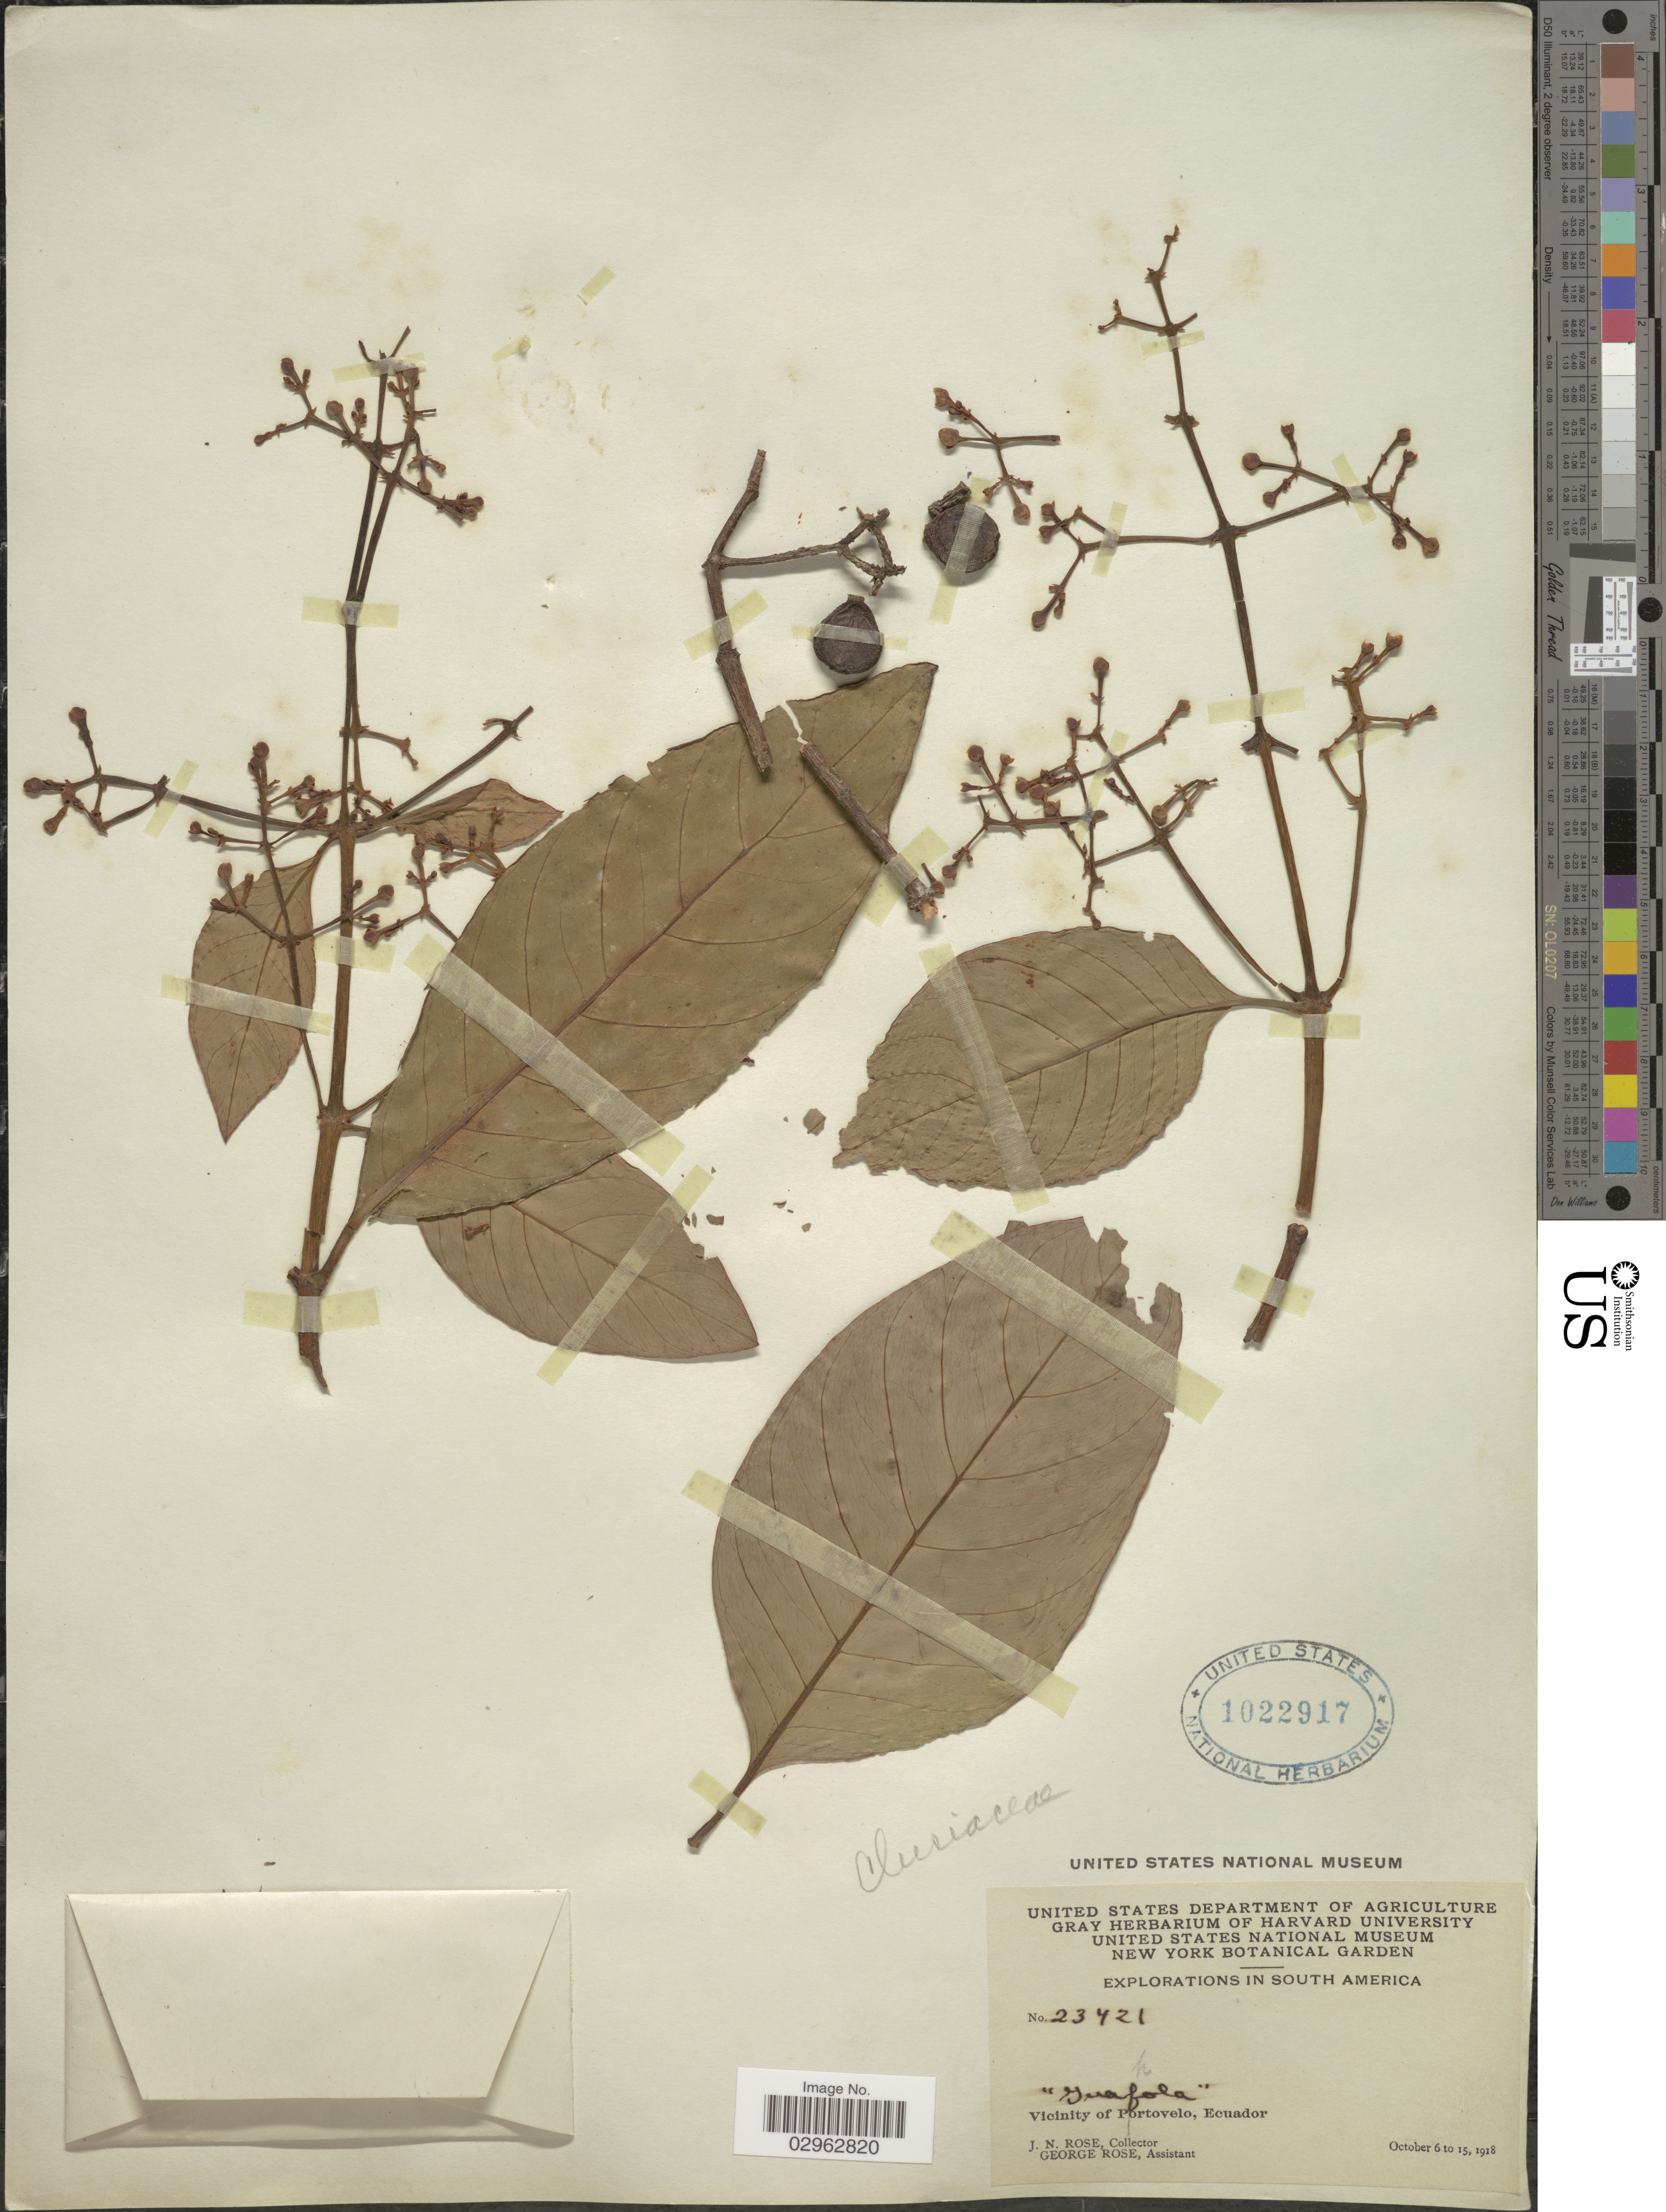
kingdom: Plantae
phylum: Tracheophyta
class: Magnoliopsida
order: Malpighiales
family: Clusiaceae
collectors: J. N. Rose & G. Rose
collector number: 23421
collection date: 1918-10-06/1918-10-15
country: Ecuador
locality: Vicinity of Portovelo.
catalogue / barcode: US 1022917